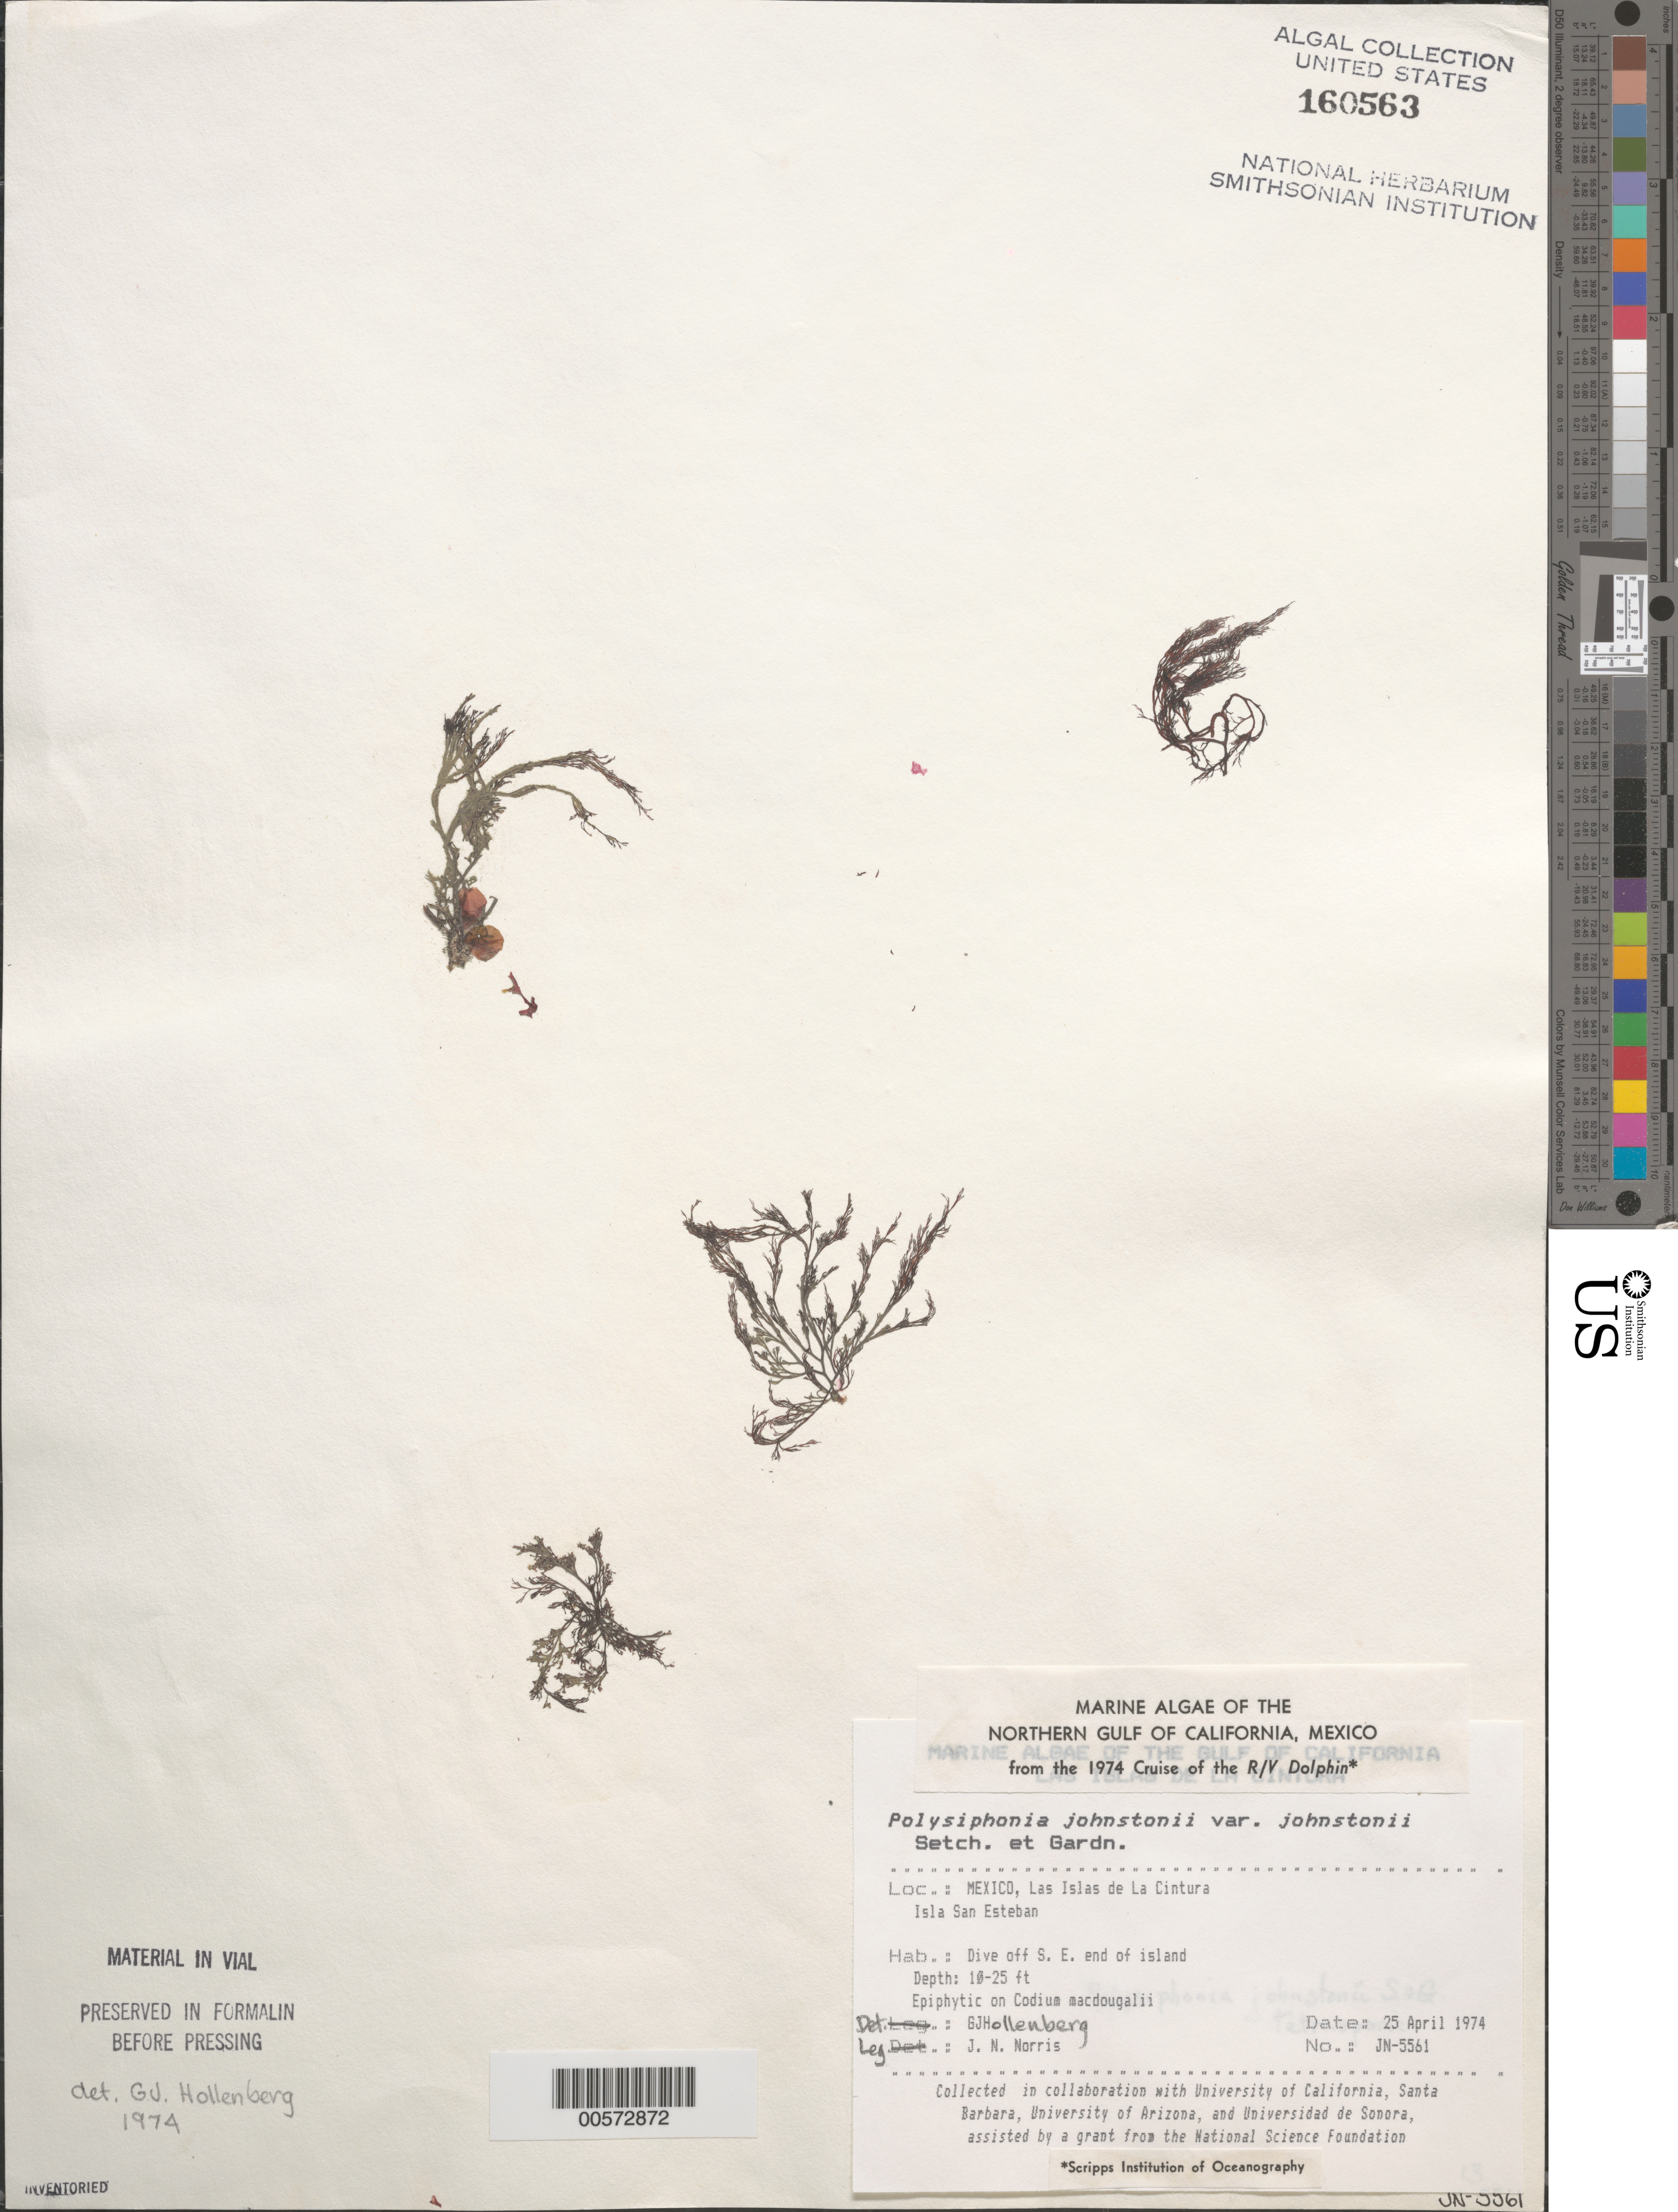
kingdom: Plantae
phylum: Rhodophyta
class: Florideophyceae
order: Ceramiales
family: Rhodomelaceae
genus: Melanothamnus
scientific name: Melanothamnus johnstonii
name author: (Setchell & N.L. Gardner) Diaz-Tapia & Maggs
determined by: Algae name updating Project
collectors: J. N. Norris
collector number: JN-5561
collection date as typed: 25 Apr 1974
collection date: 1974-04-25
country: Mexico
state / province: Baja California Norte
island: Isla San Esteban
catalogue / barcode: US 160563